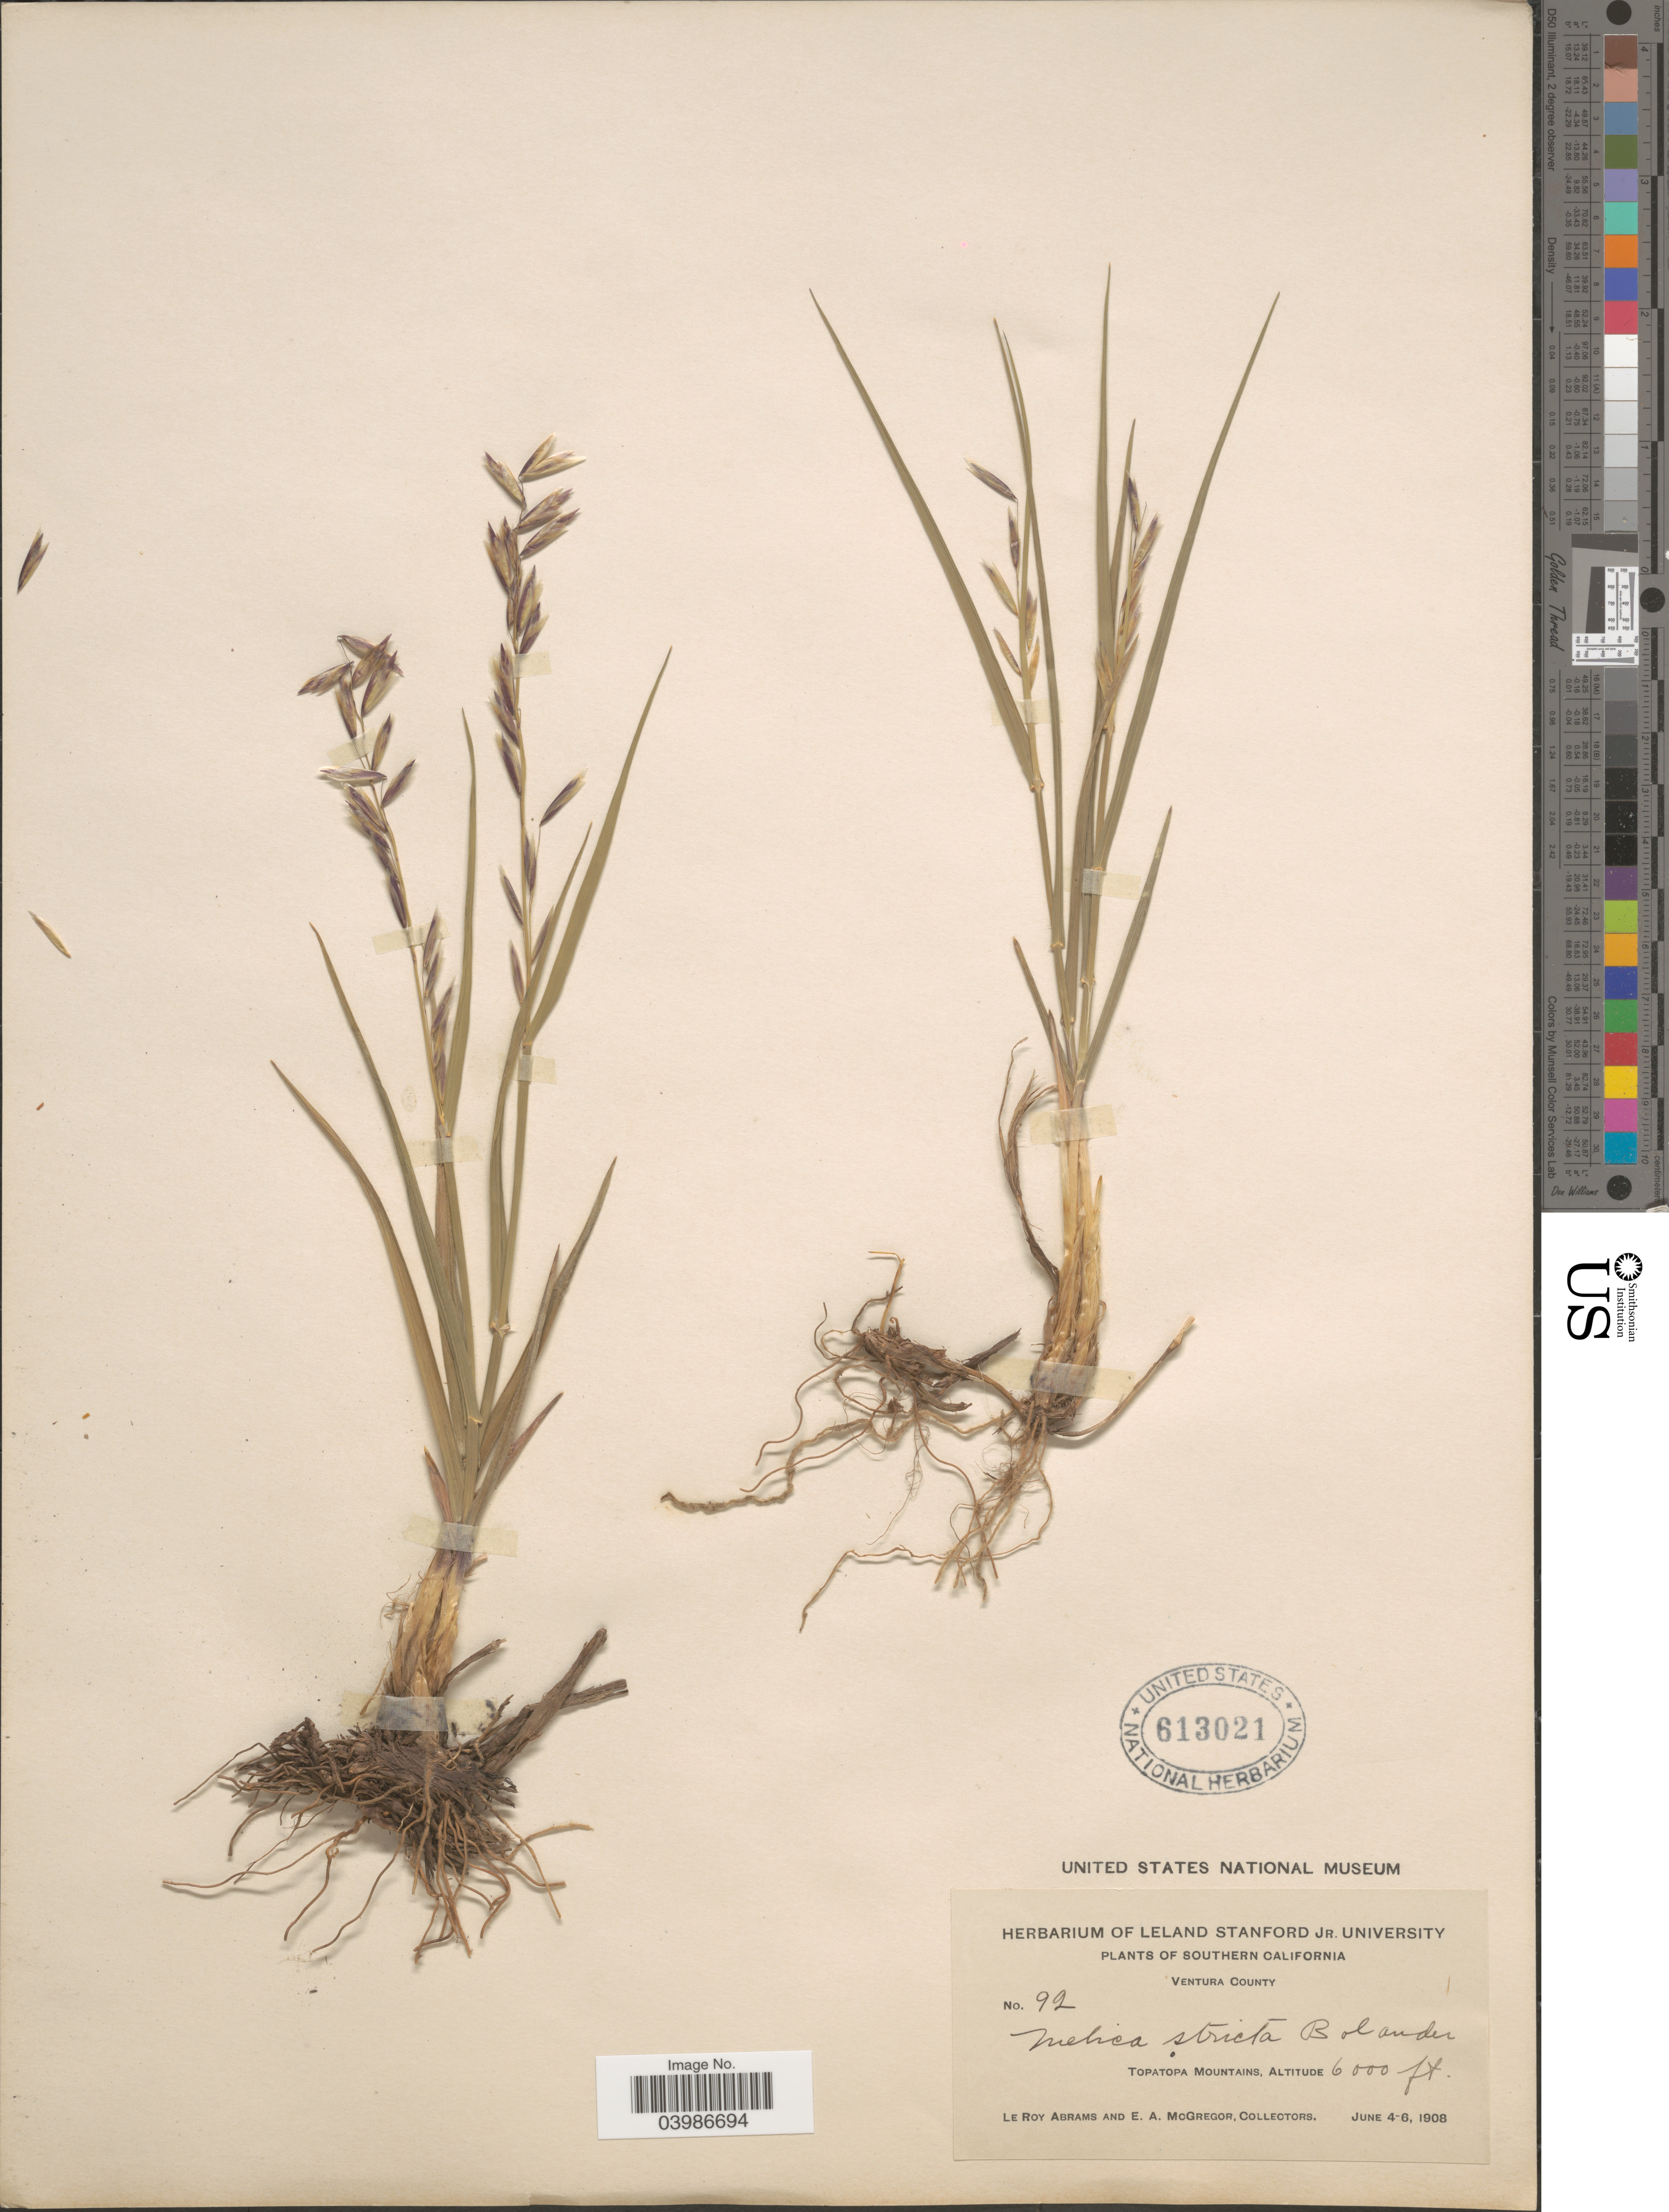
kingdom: Plantae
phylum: Tracheophyta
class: Liliopsida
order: Poales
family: Poaceae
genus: Melica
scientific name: Melica stricta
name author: Bol.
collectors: L. Abrams & E. A. McGregor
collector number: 92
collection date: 1908-06-04/1908-06-06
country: United States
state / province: California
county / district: Ventura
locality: Southern California. Ventura County. Topatopa Mountains.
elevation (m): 1829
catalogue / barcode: US 613021